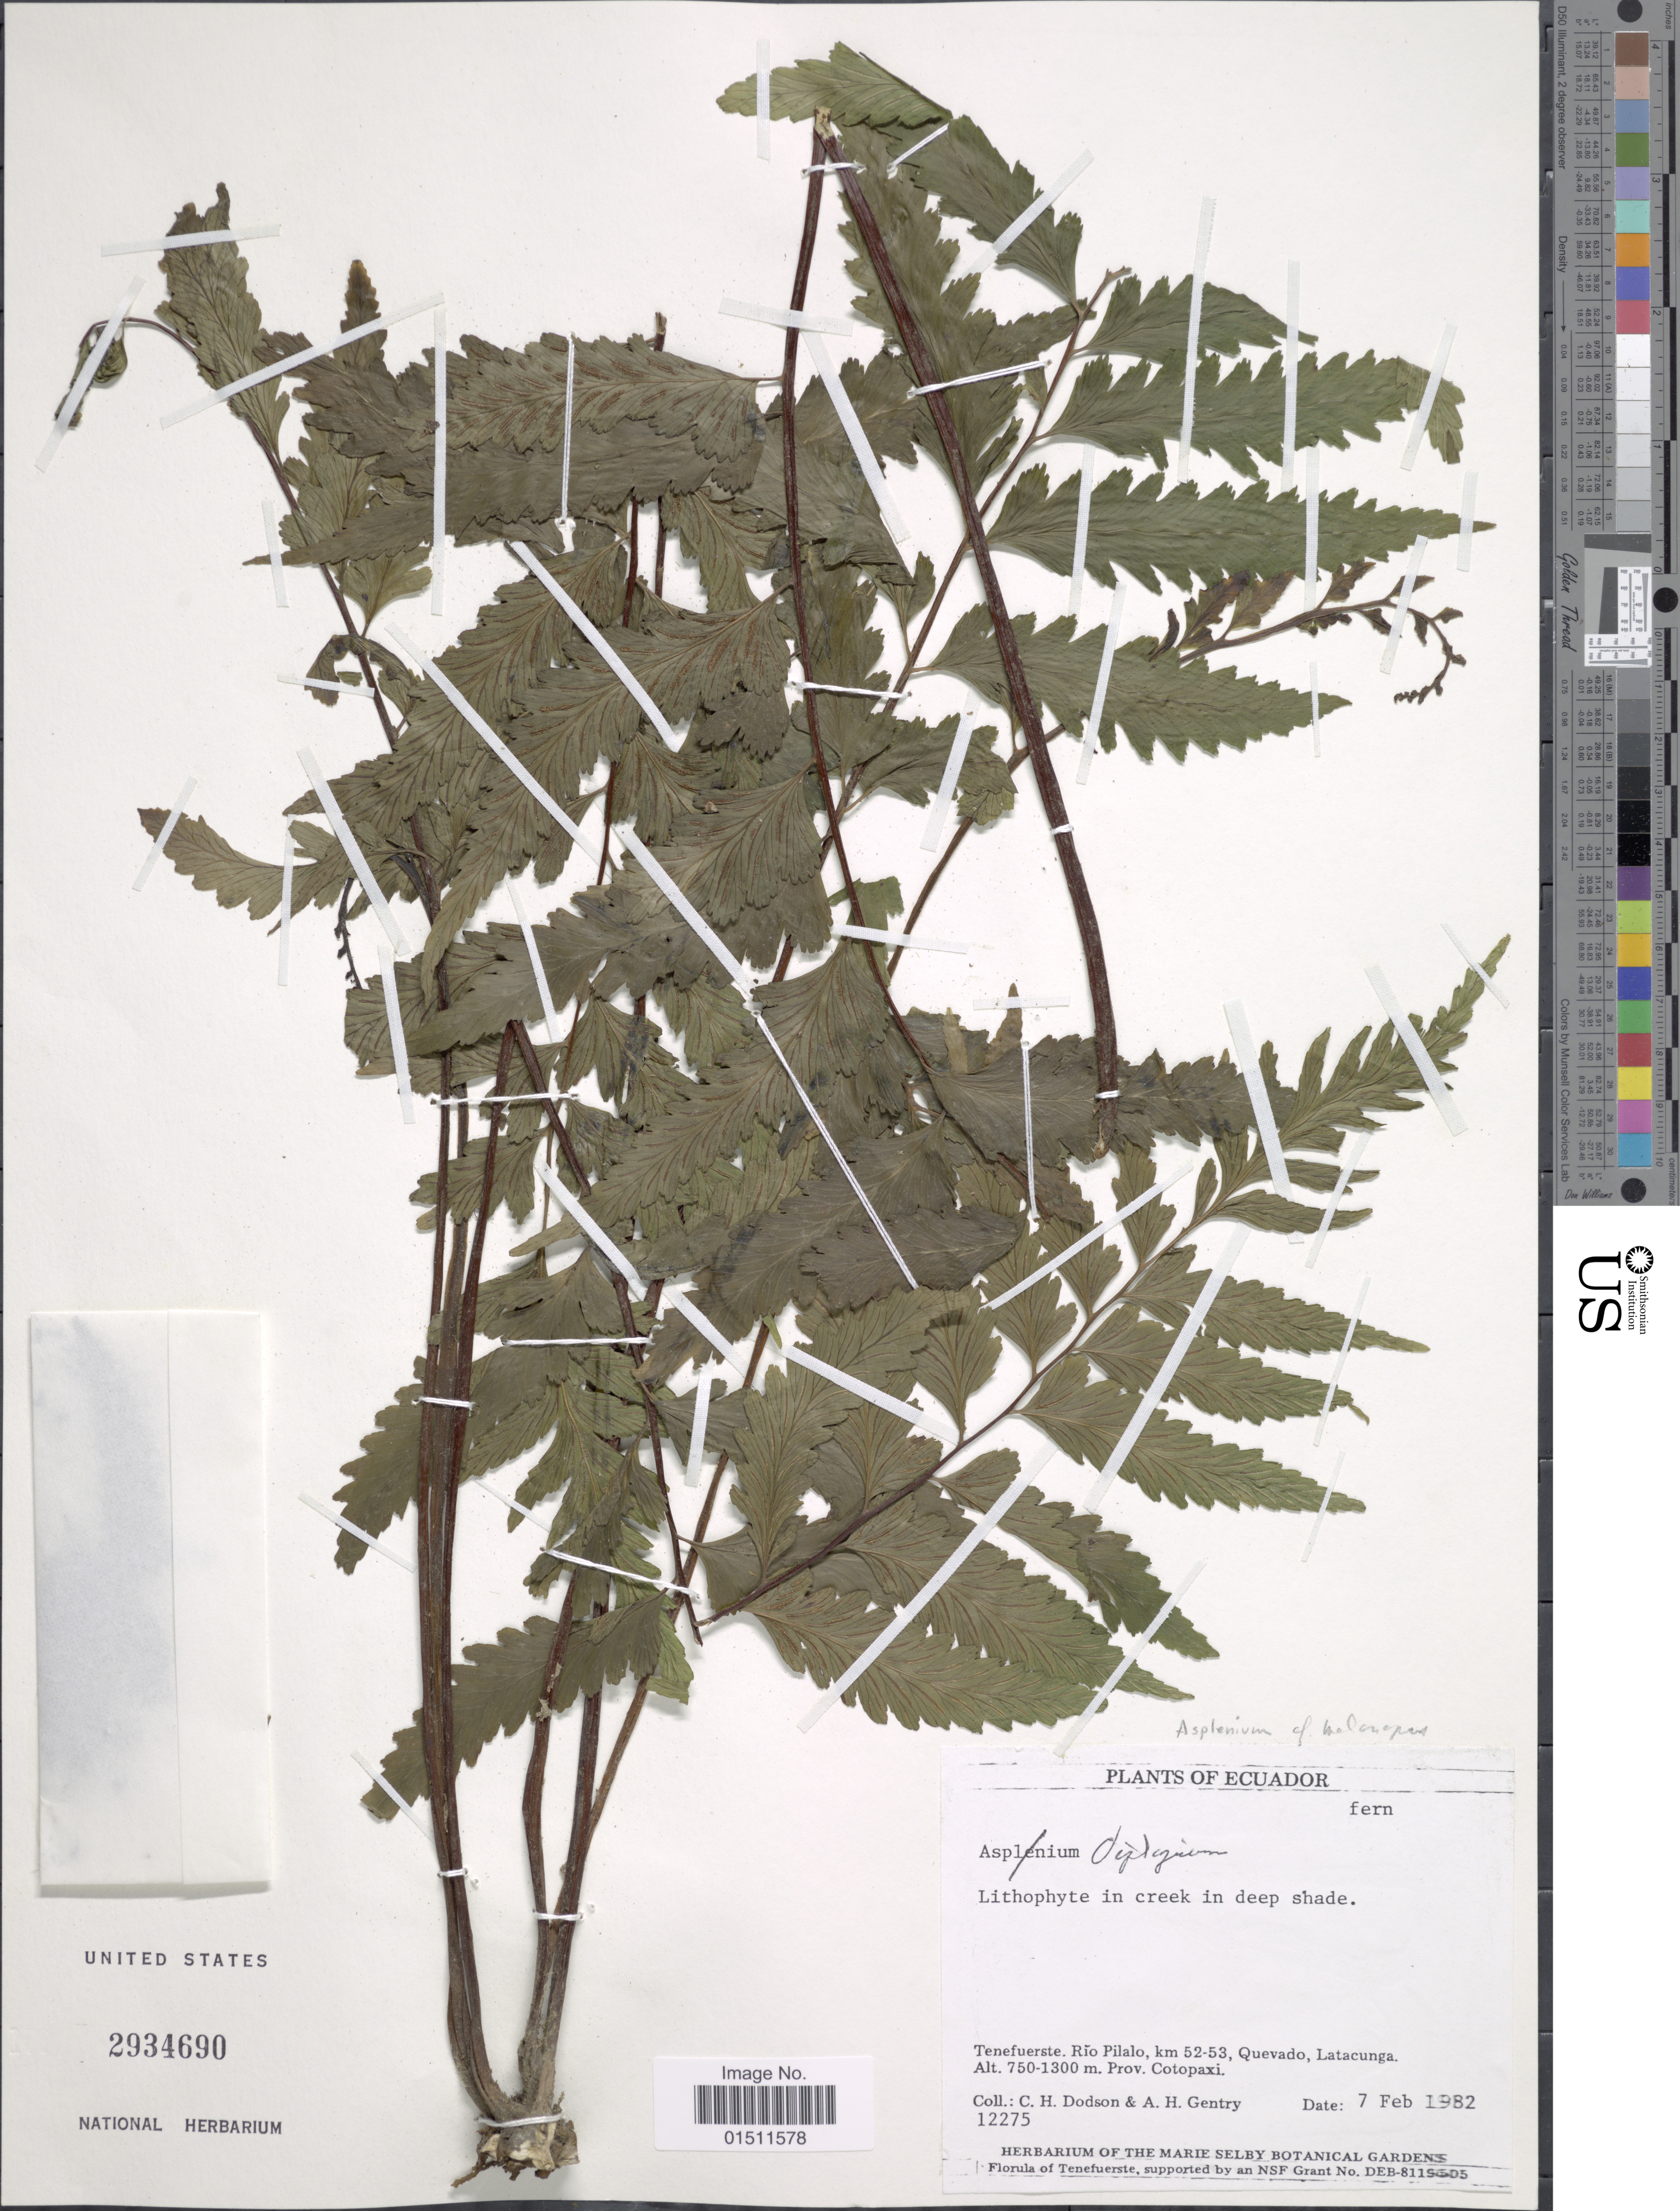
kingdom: Plantae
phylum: Tracheophyta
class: Polypodiopsida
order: Polypodiales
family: Aspleniaceae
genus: Asplenium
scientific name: Asplenium melanopus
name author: Sodiro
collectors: C. H. Dodson & A. H. Gentry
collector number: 12275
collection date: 1982-02-07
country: Ecuador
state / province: Cotopaxi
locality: Tenefuerste Rio Pilalo, km 52-53, Quevado, Latacunga, Prov. Cotopaxi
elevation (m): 750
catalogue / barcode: US 2934690